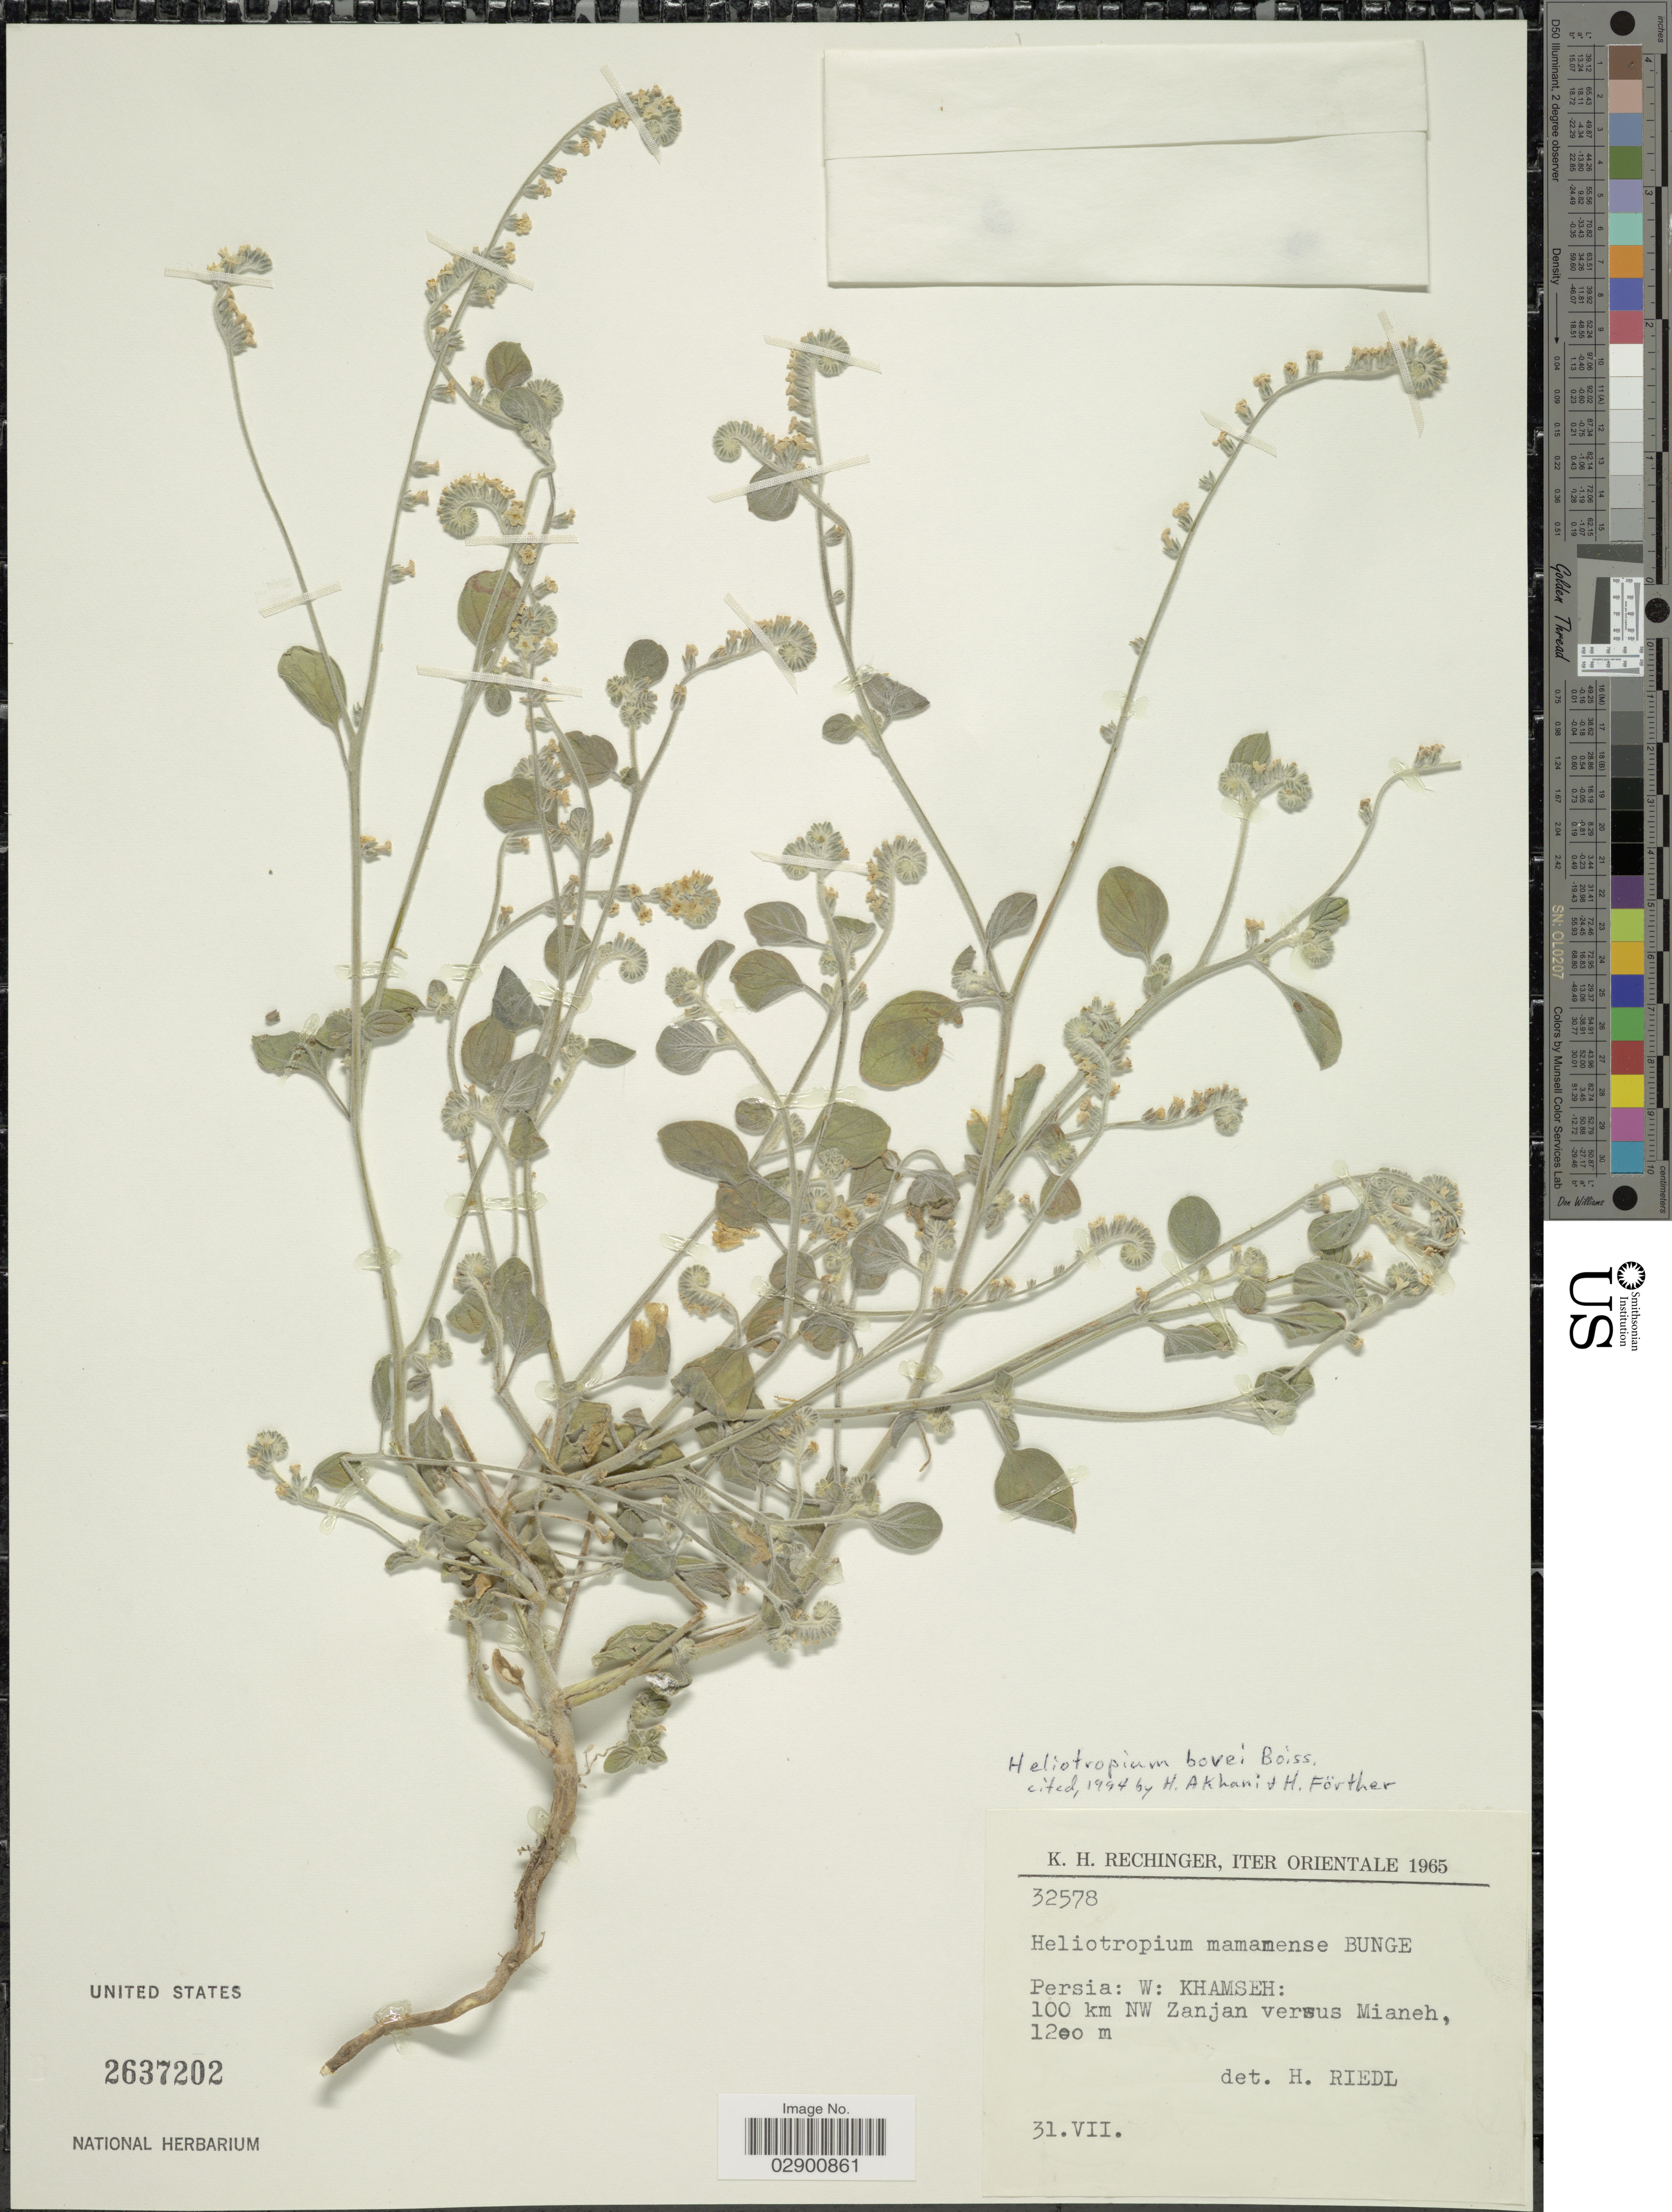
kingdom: Plantae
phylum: Tracheophyta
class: Magnoliopsida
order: Boraginales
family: Heliotropiaceae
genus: Heliotropium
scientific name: Heliotropium bovei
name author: Boiss.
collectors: K. H. Rechinger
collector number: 32578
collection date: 1965-07-31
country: Iran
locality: Iter Orientale. Persia: W: Khamseh: 100 km NW Zanjan versus Mianeh.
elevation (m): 1200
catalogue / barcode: US 2637202